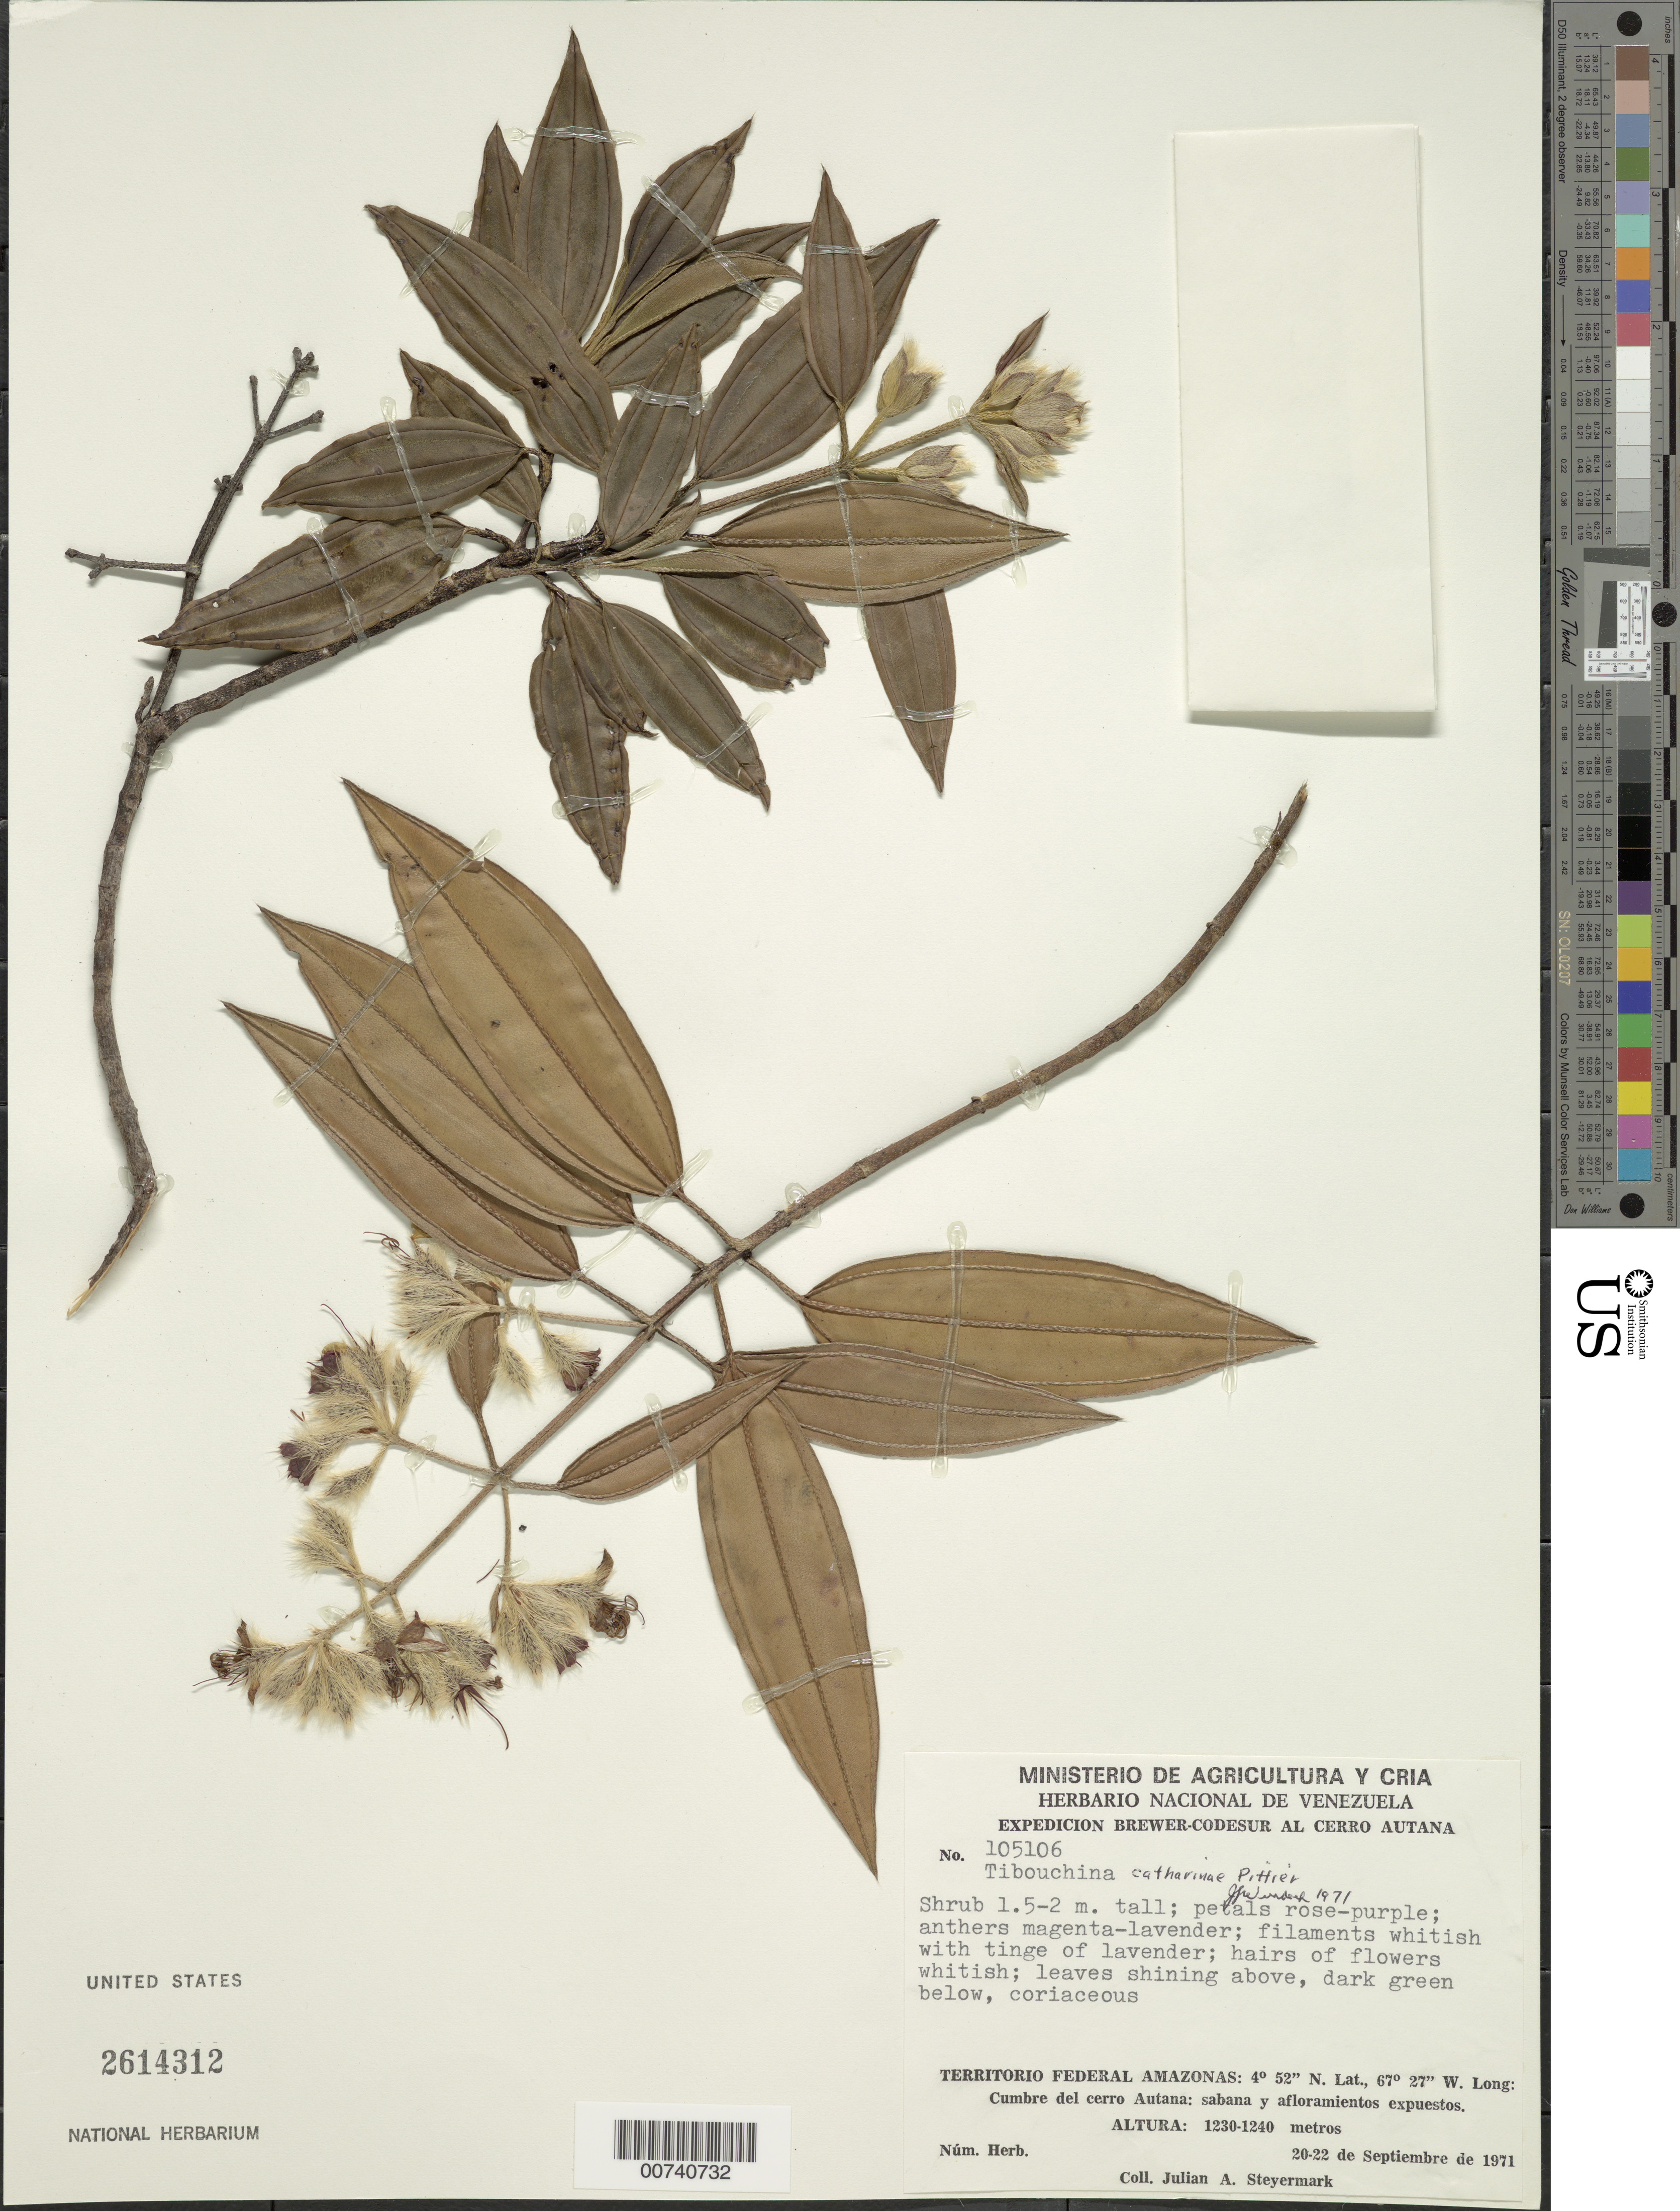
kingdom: Plantae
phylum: Tracheophyta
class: Magnoliopsida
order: Myrtales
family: Melastomataceae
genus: Tibouchina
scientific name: Tibouchina catharinae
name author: Pittier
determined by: Wurdack, John J., (US), US (UNITED STATES)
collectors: J. Steyermark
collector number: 105106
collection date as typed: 20-Sep-71 to 22-Sep-71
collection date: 1971-09-20/1971-09-22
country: Venezuela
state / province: Amazonas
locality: Cerro Autana, cumbre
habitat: Savanna and exposed outcrops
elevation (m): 1230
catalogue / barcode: US 2614312